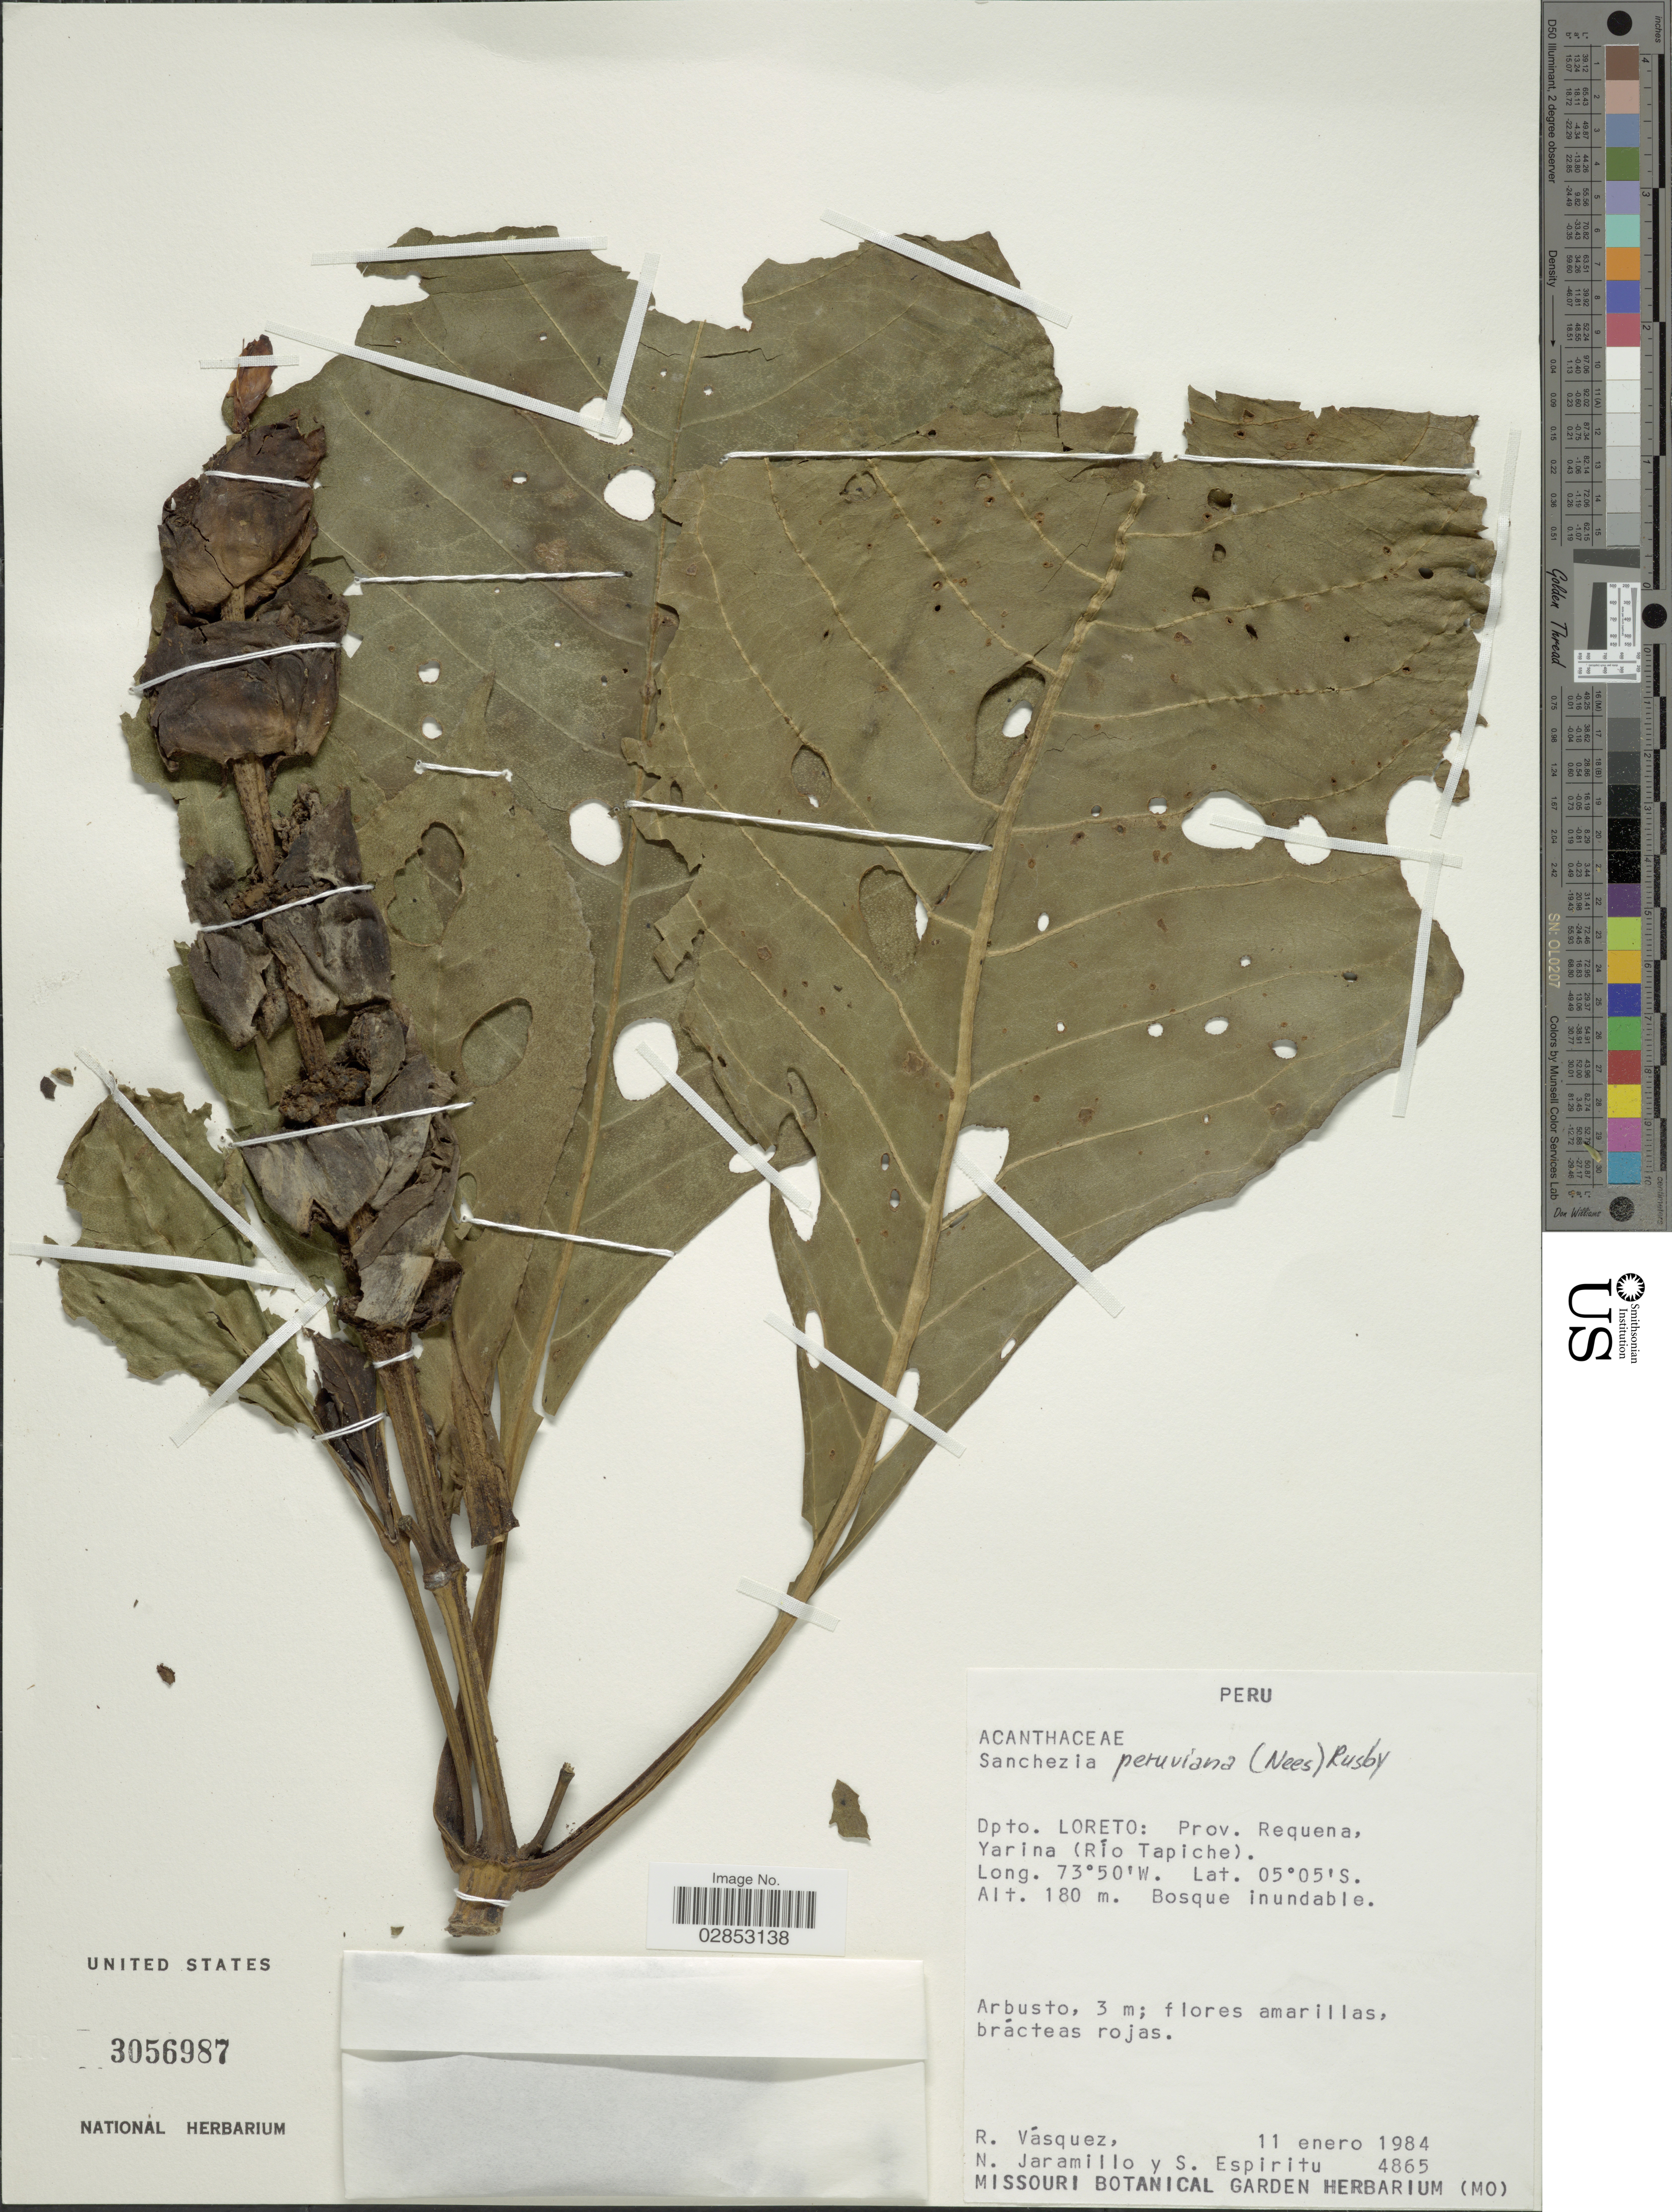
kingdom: Plantae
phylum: Tracheophyta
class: Magnoliopsida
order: Lamiales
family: Acanthaceae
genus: Sanchezia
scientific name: Sanchezia oblonga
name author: Ruiz & Pav.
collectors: R. Vásquez, N. Jaramillo & S. Espiritu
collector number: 4865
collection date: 1984-01-11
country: Peru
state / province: Loreto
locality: Dpto. Loreto: Prov. Requena, Yarina (Río Tapiche)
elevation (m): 180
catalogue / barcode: US 3056987